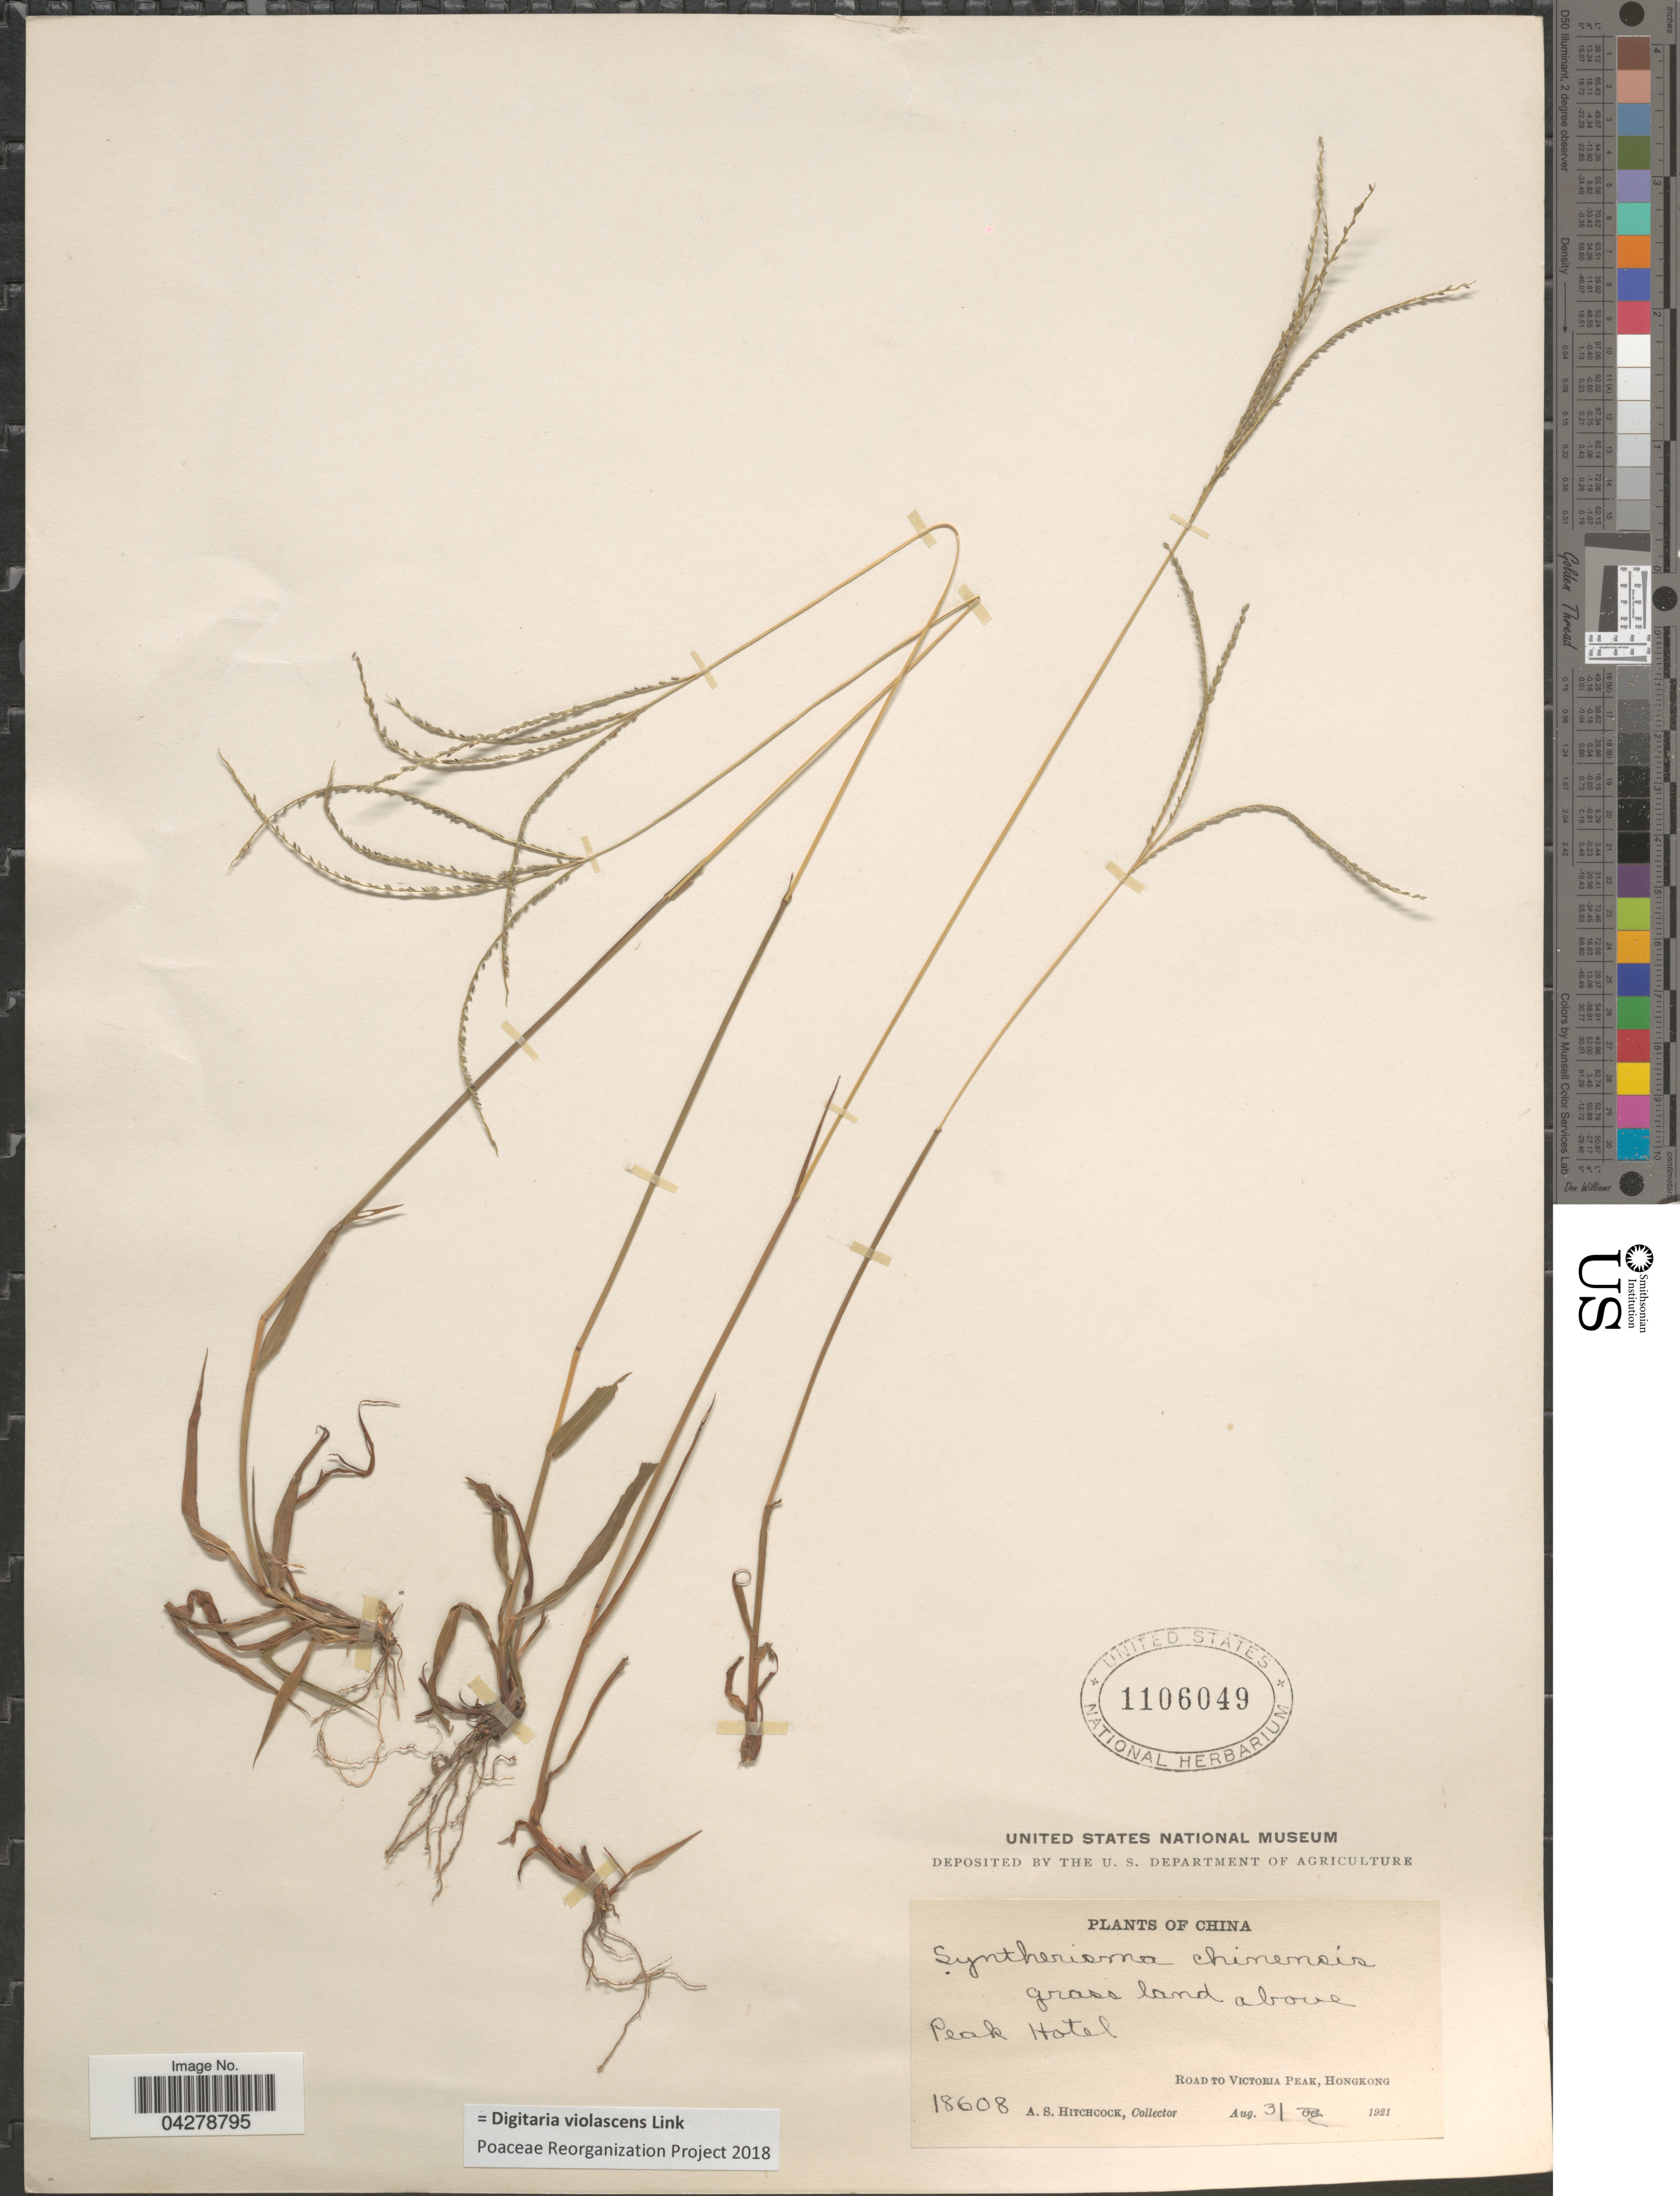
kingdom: Plantae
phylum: Tracheophyta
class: Liliopsida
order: Poales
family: Poaceae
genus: Digitaria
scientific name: Digitaria violascens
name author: Link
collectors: A. S. Hitchcock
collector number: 18608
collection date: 1921-08-31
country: China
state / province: Hong Kong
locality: Grass land above Peak Hotel. Road To Victoria Peak.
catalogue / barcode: US 1106049